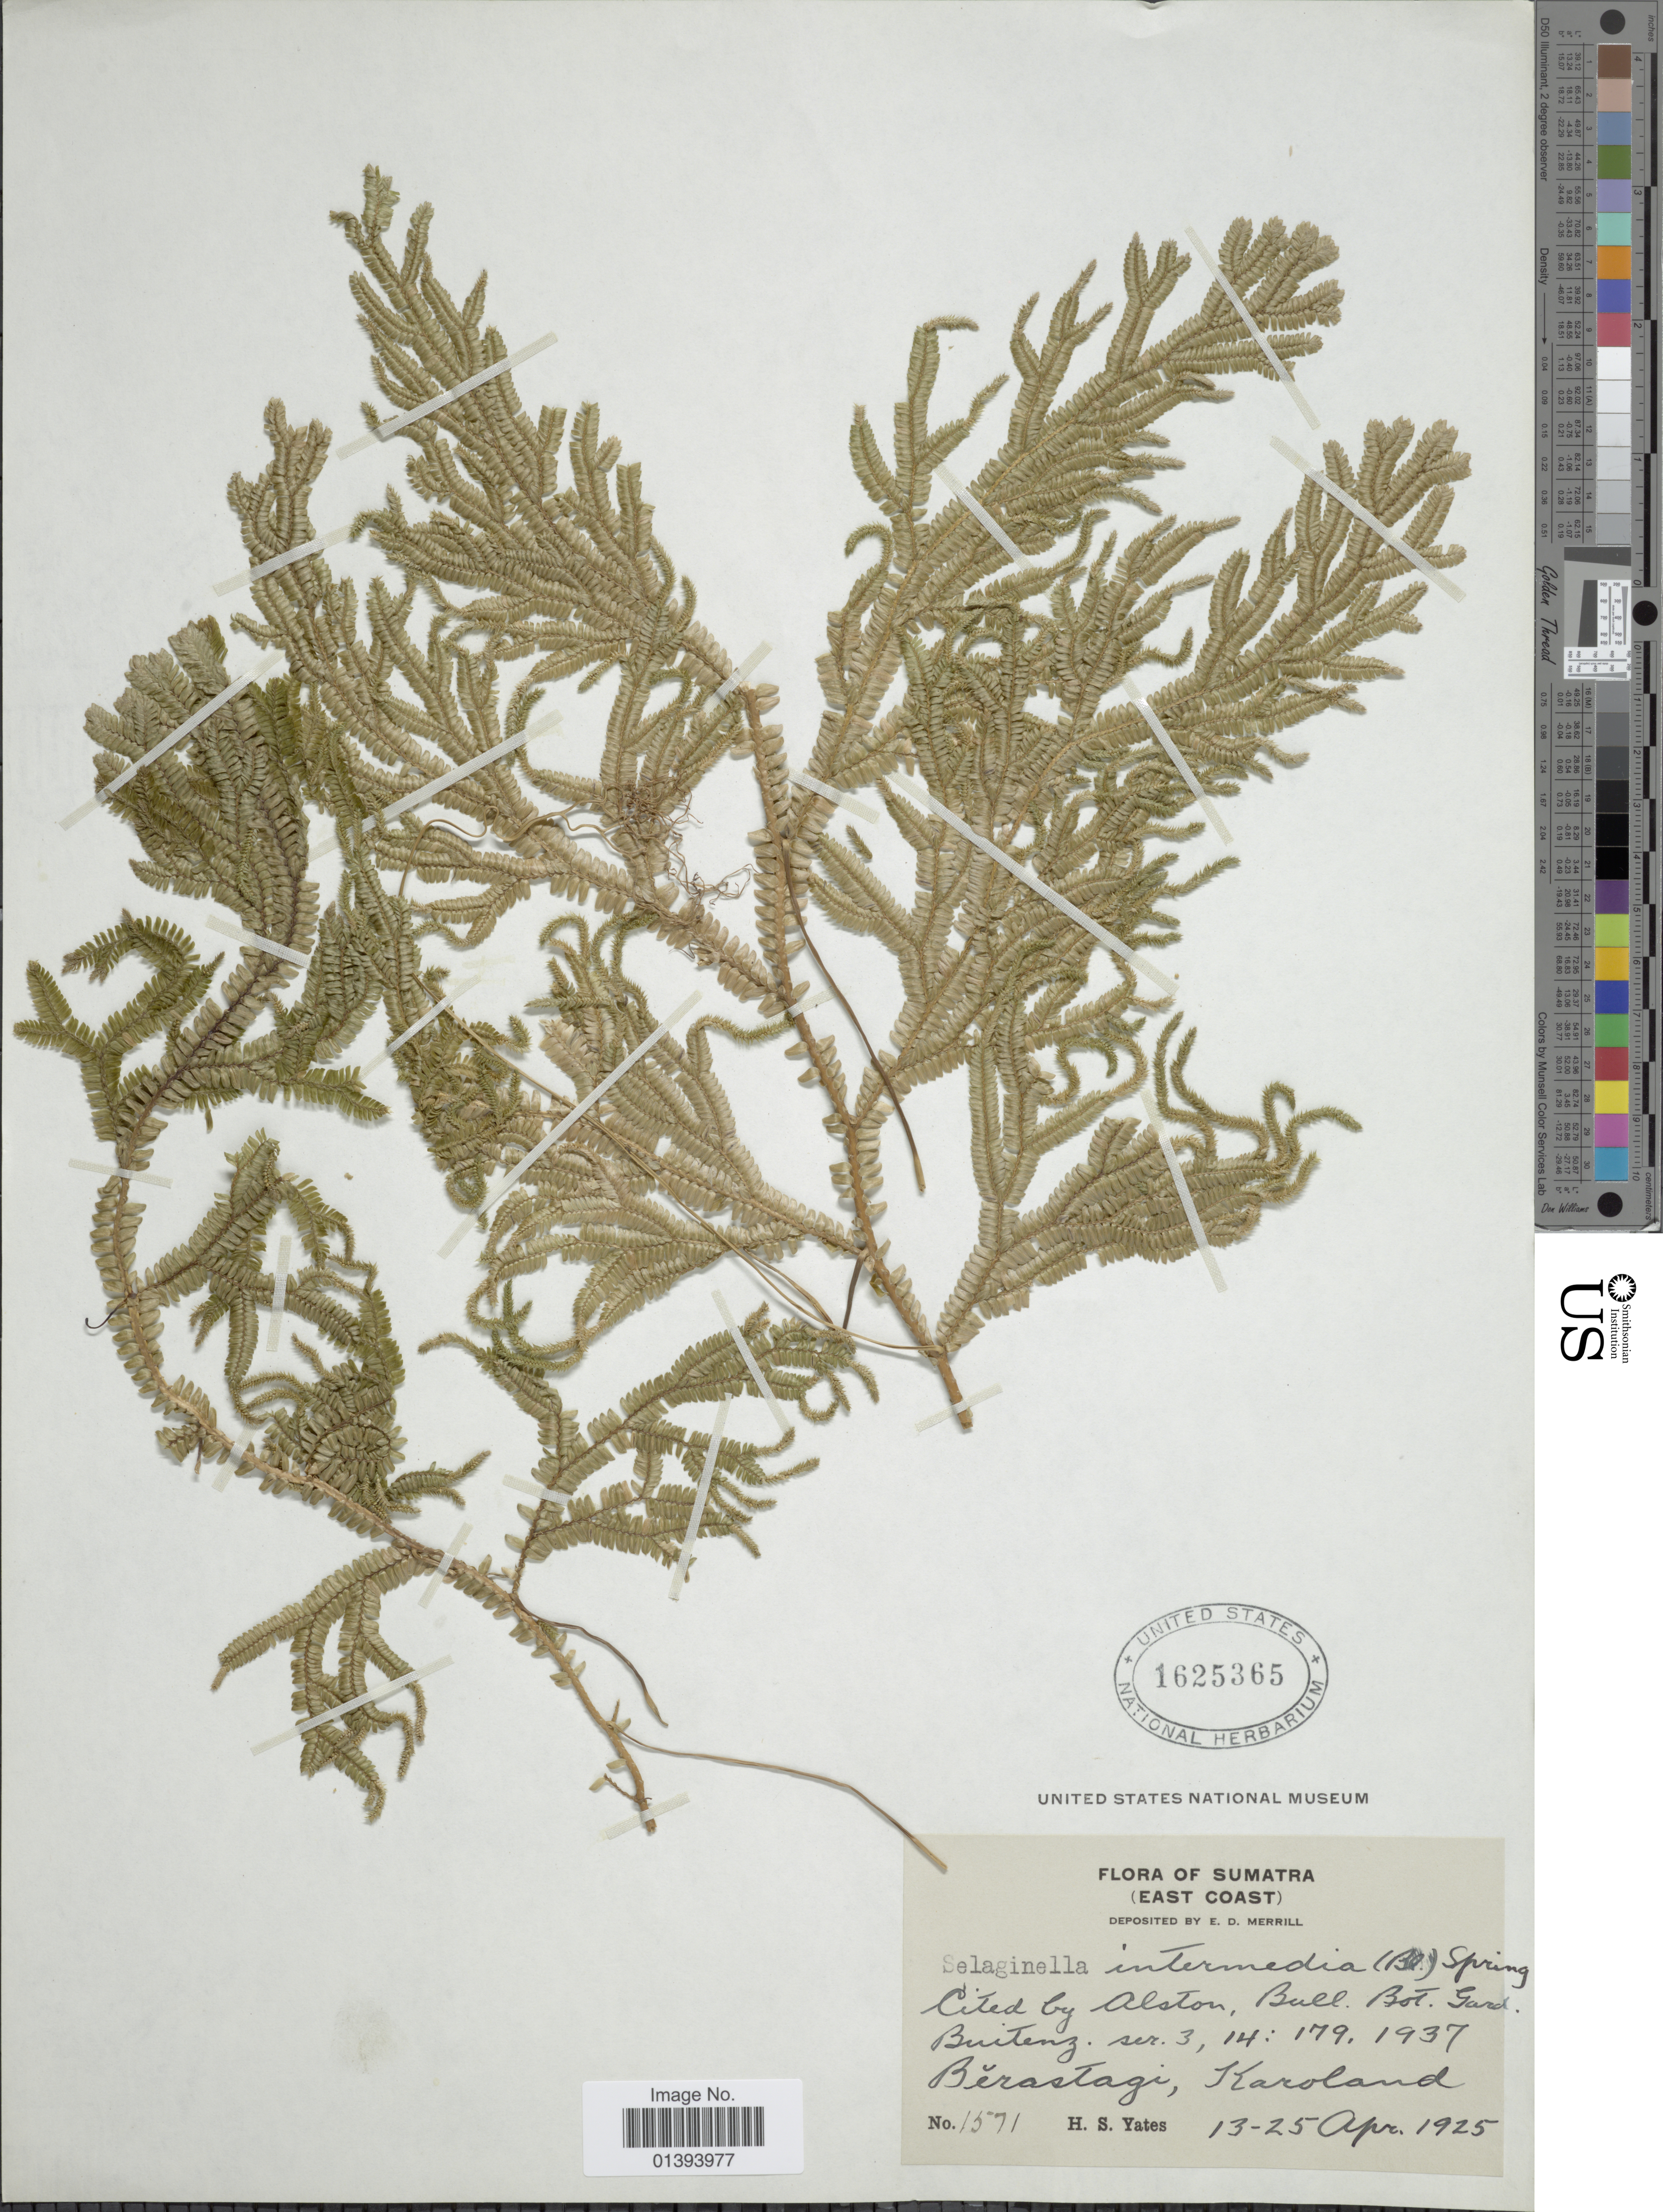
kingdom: Plantae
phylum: Tracheophyta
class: Lycopodiopsida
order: Selaginellales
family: Selaginellaceae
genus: Selaginella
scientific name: Selaginella intermedia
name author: (Blume) Spring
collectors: H. S. Yates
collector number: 1571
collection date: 1925-04-13/1925-04-25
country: Indonesia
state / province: Sumatra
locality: East Coast, Buitez. ser. 3, 14;179 1937, Berastagi, Karoland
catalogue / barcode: US 1625365